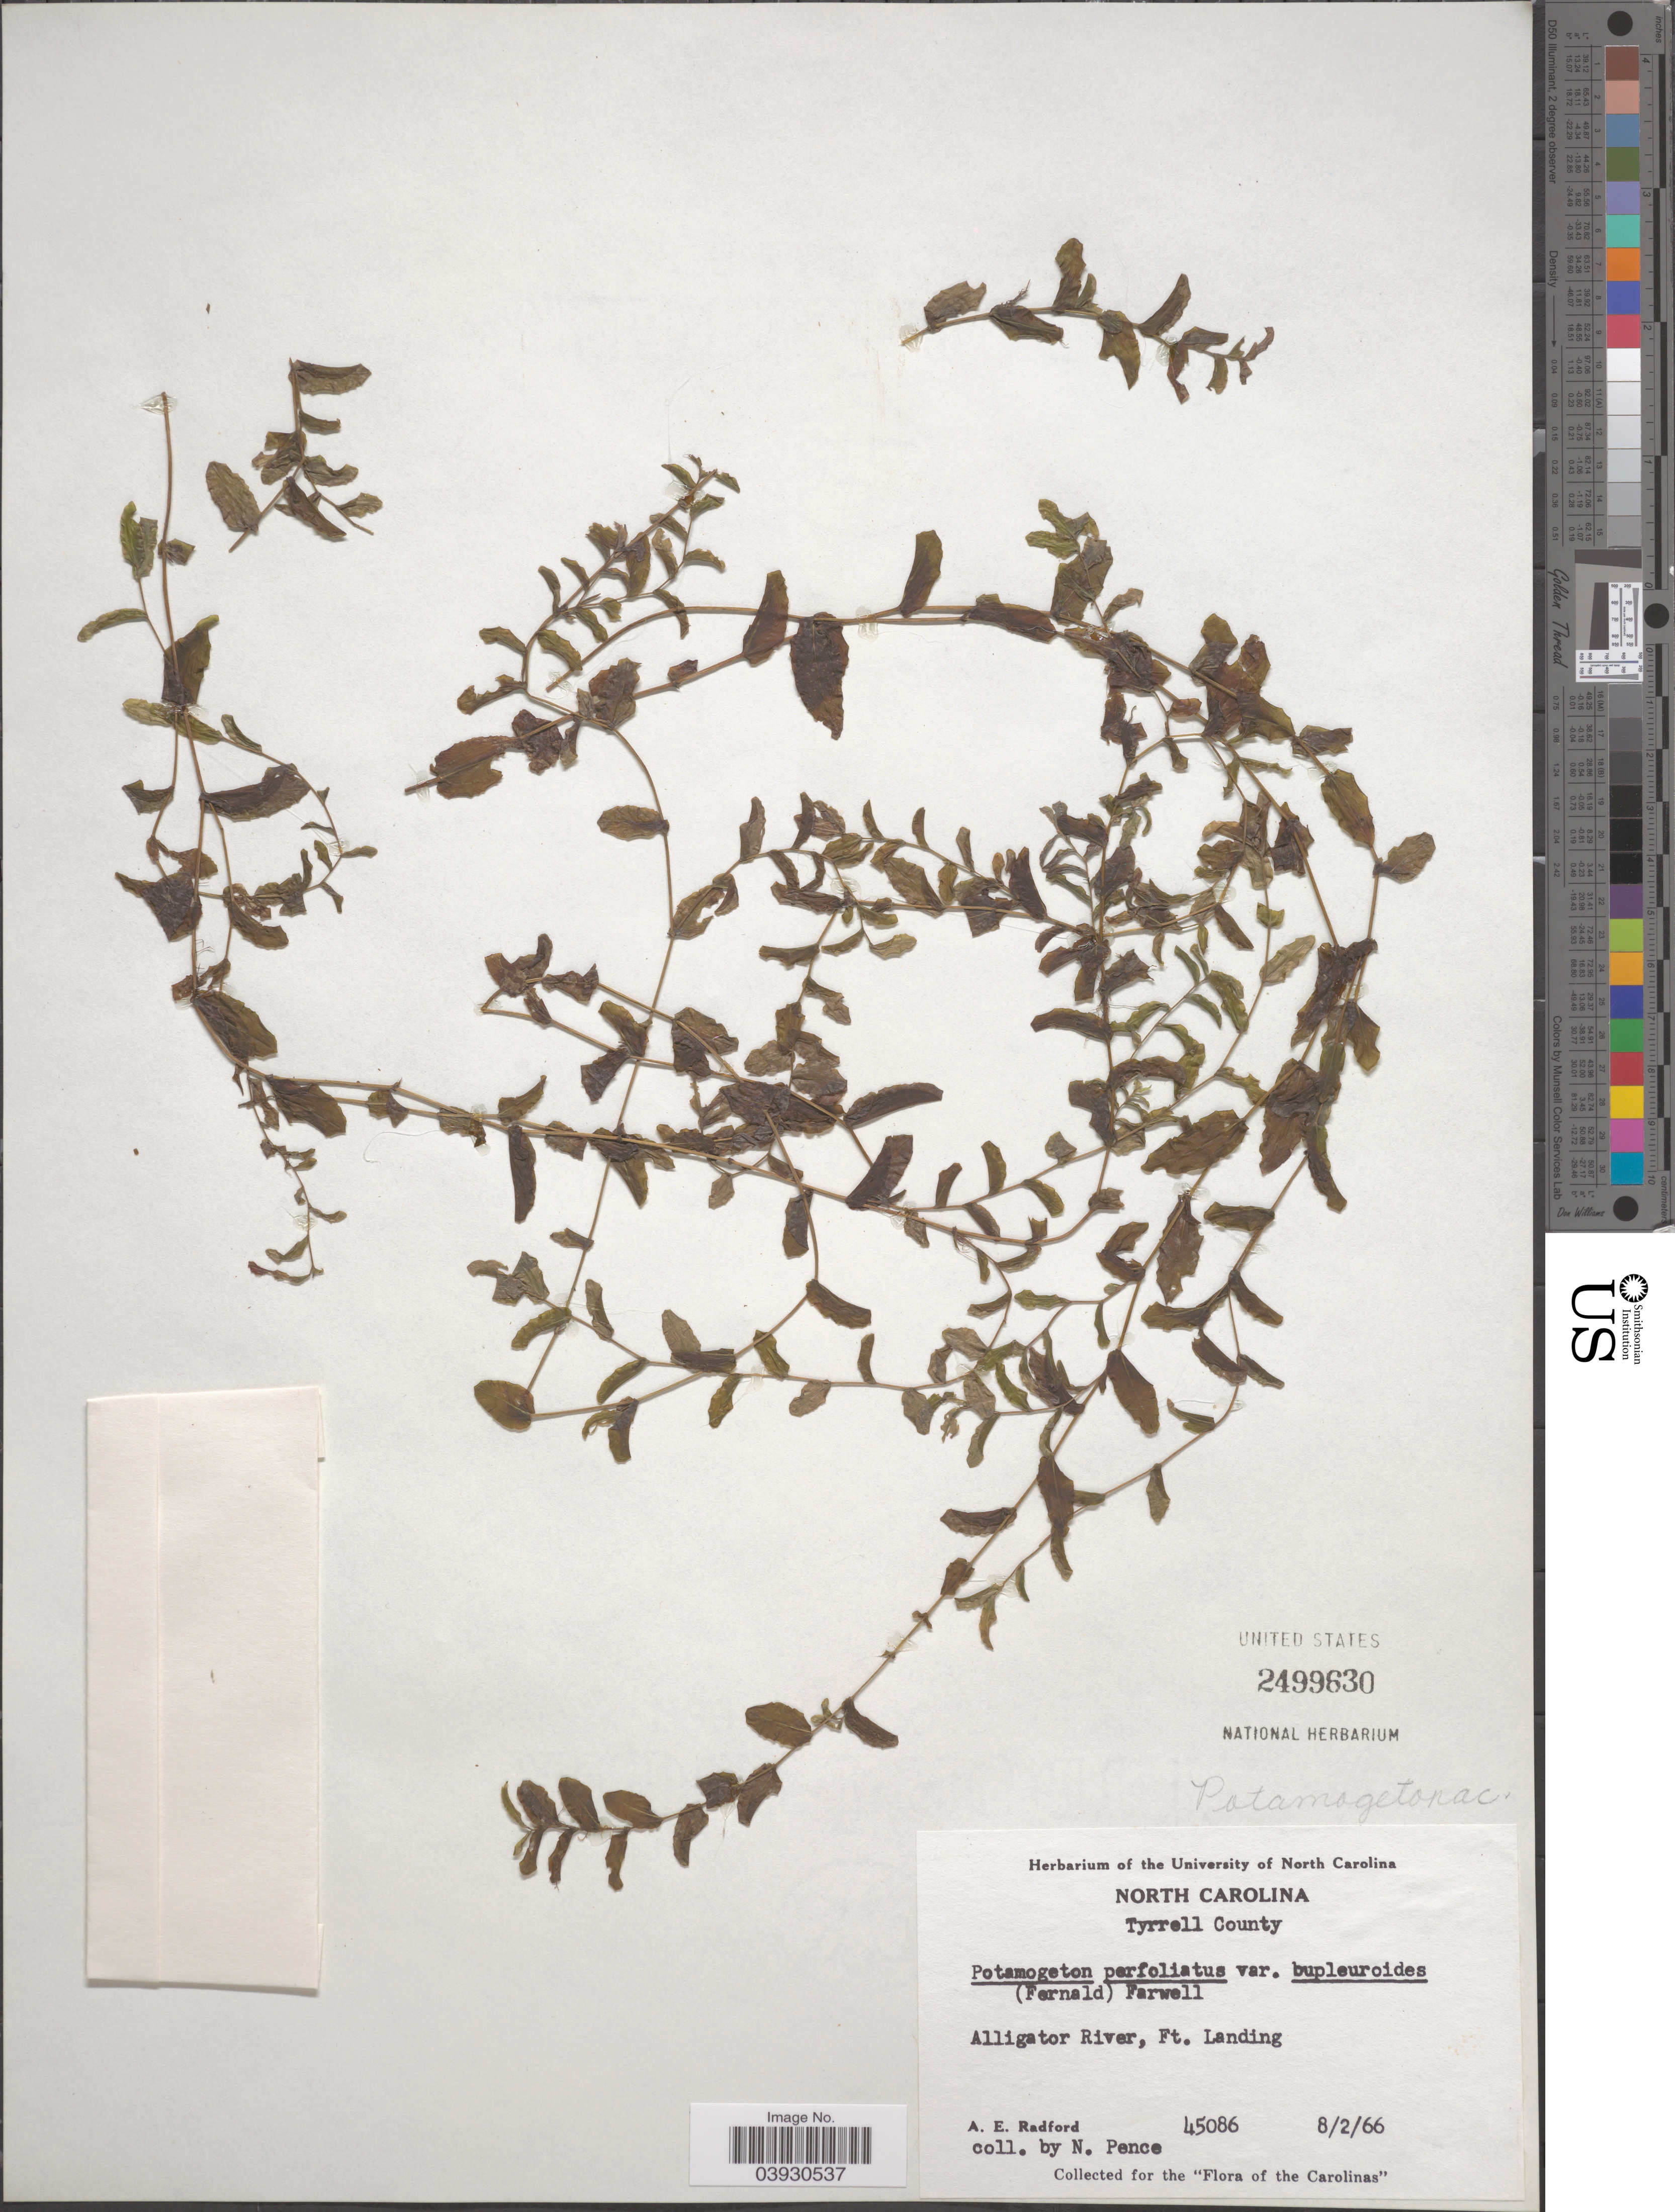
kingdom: Plantae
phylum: Tracheophyta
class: Liliopsida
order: Alismatales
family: Potamogetonaceae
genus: Potamogeton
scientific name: Potamogeton perfoliatus var. bupleuroides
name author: (Fernald) Farw.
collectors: N. Pence & A. E. Radford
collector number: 45086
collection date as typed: Transcribed d/m/y: 2/8/66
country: United States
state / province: North Carolina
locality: Tyrrell County. Alligator River, Ft. Landing.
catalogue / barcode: US 2499630